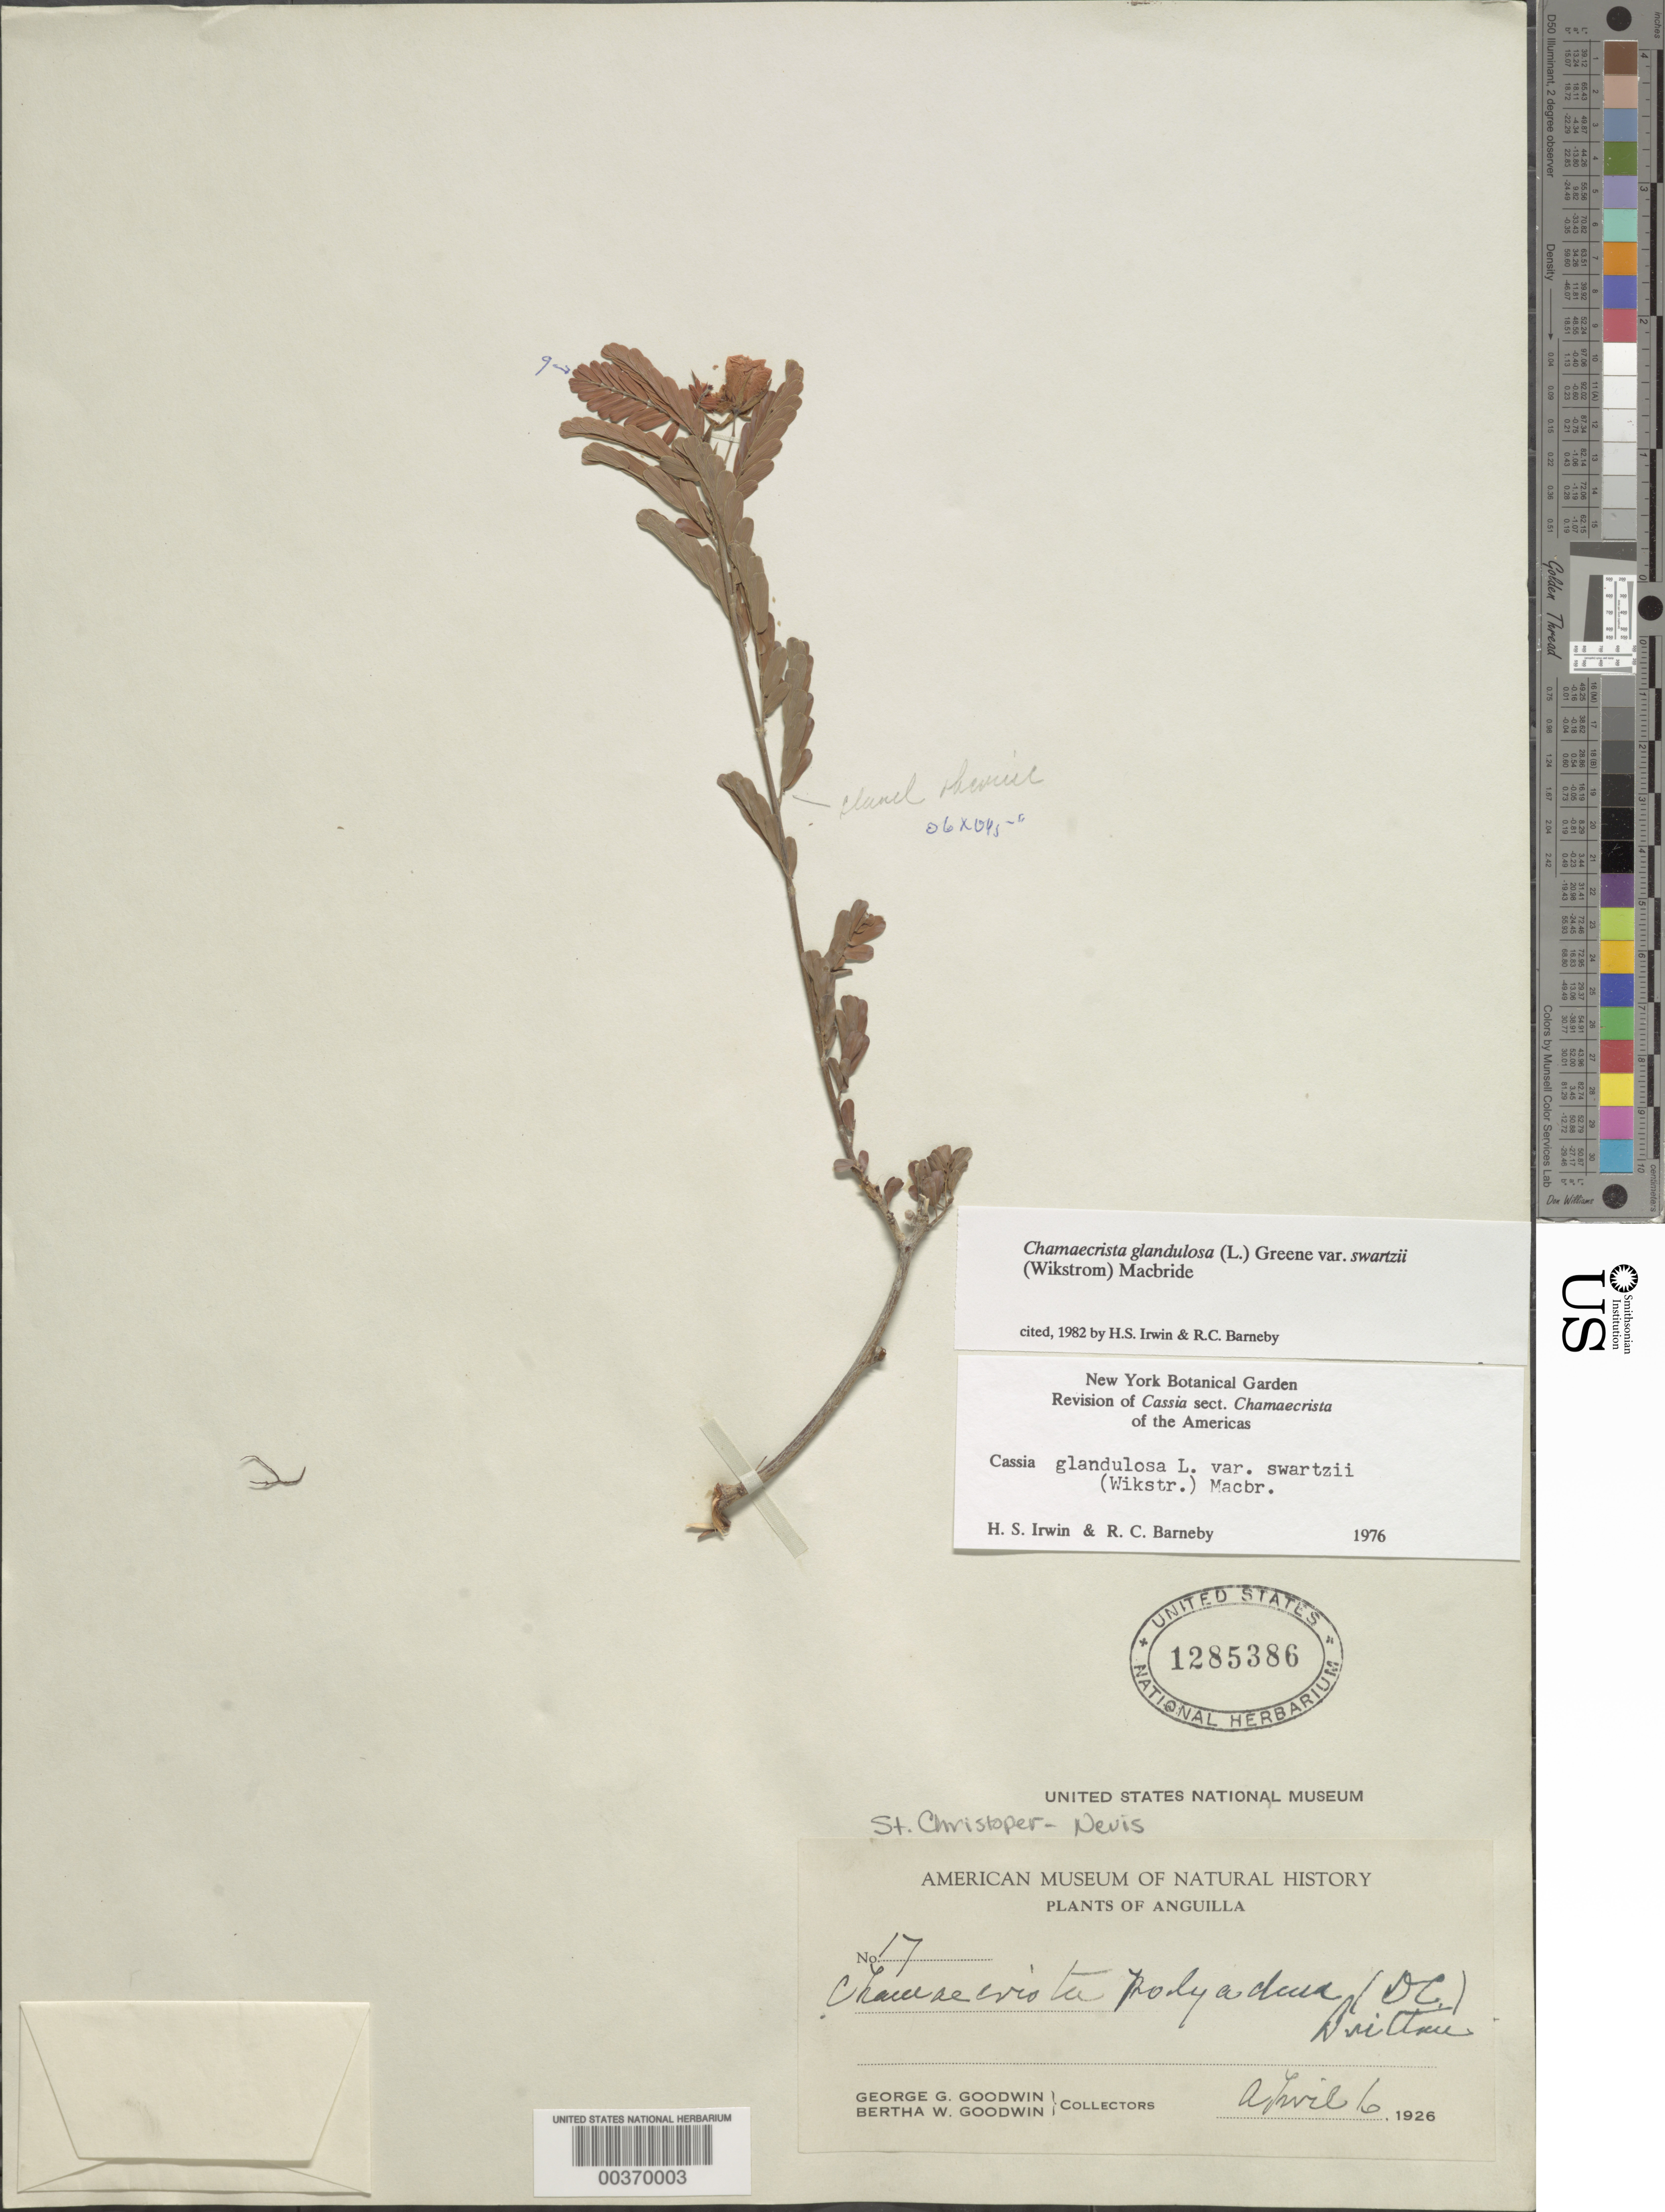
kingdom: Plantae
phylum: Tracheophyta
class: Magnoliopsida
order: Fabales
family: Fabaceae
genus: Chamaecrista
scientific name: Chamaecrista glandulosa var. swartzii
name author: (Wikstr.) H.S. Irwin & Barneby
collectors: G. Goodwin & B. Goodwin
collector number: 17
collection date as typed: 06 Apr 1926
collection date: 1926-04-06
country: Anguilla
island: Anguilla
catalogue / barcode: US 1285386